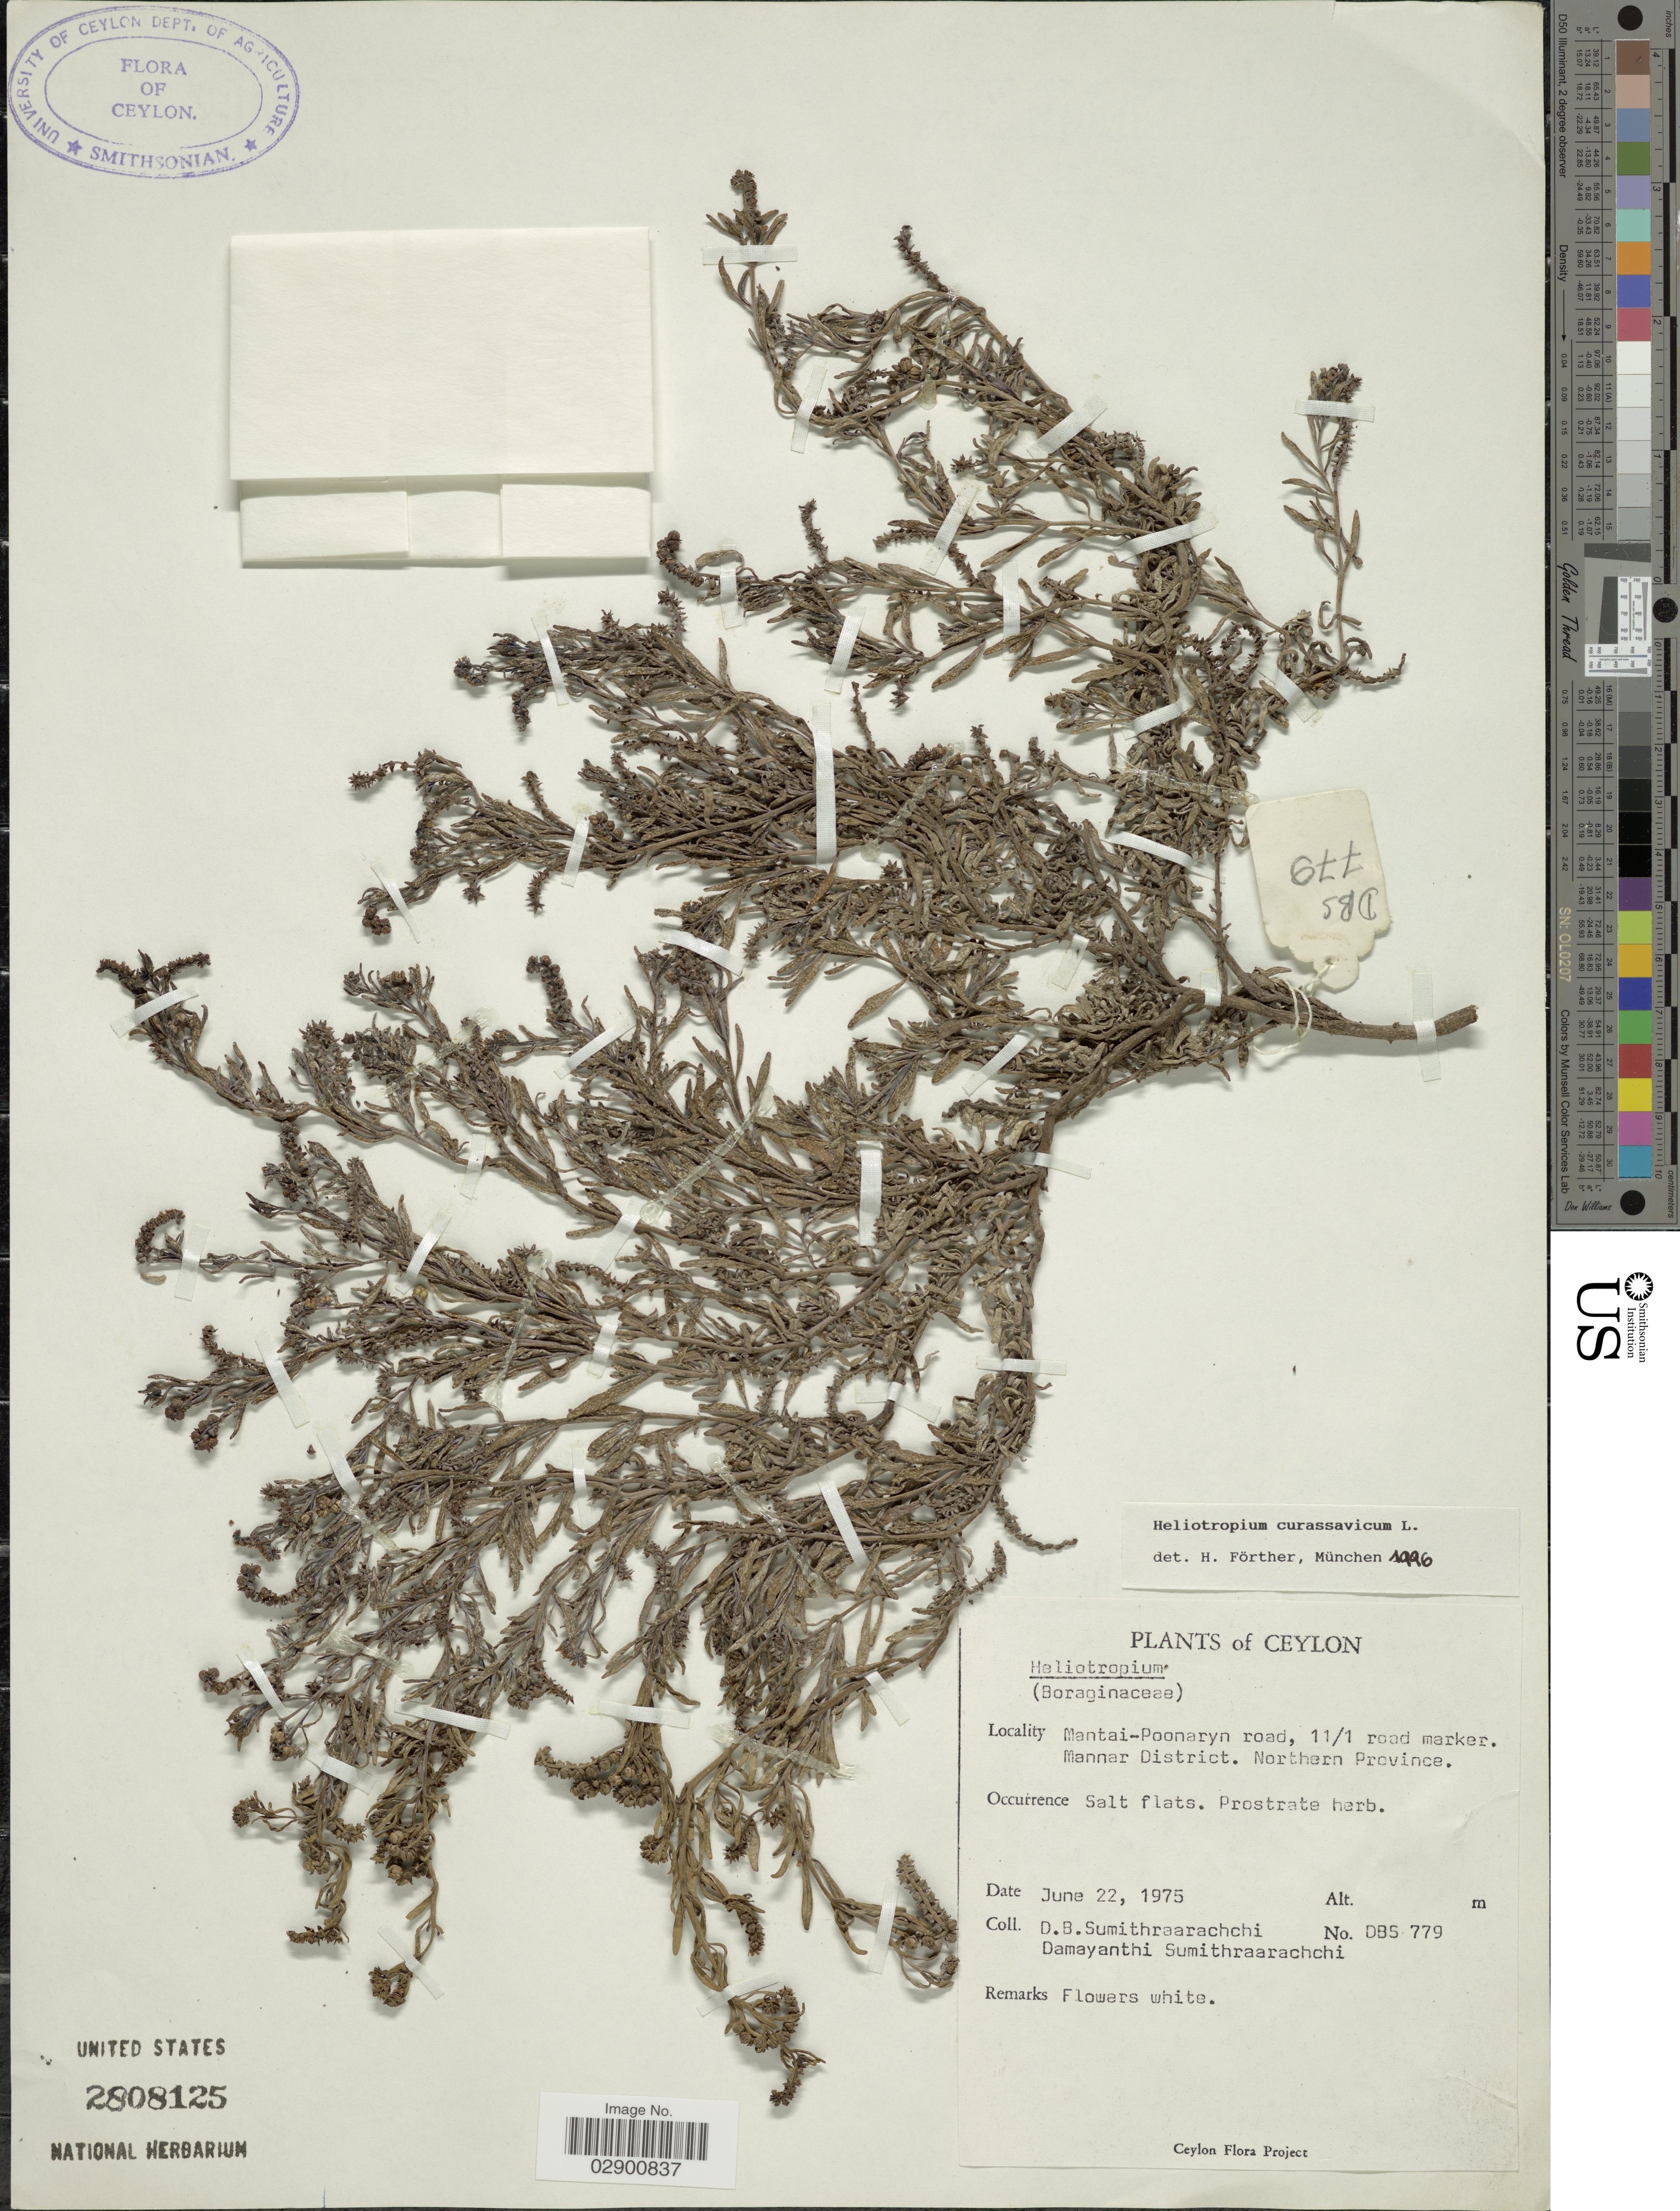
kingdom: Plantae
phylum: Tracheophyta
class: Magnoliopsida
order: Boraginales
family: Heliotropiaceae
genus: Heliotropium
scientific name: Heliotropium curassavicum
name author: L.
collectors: D. B. Sumithraarachchi & D. Sumithraarachchi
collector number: DBS779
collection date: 1975-06-22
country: Sri Lanka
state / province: Northern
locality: Ceylon. Mantai-Poonaryn road, 11/1 road marker. Mannar District. Northern Province.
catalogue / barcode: US 2808125